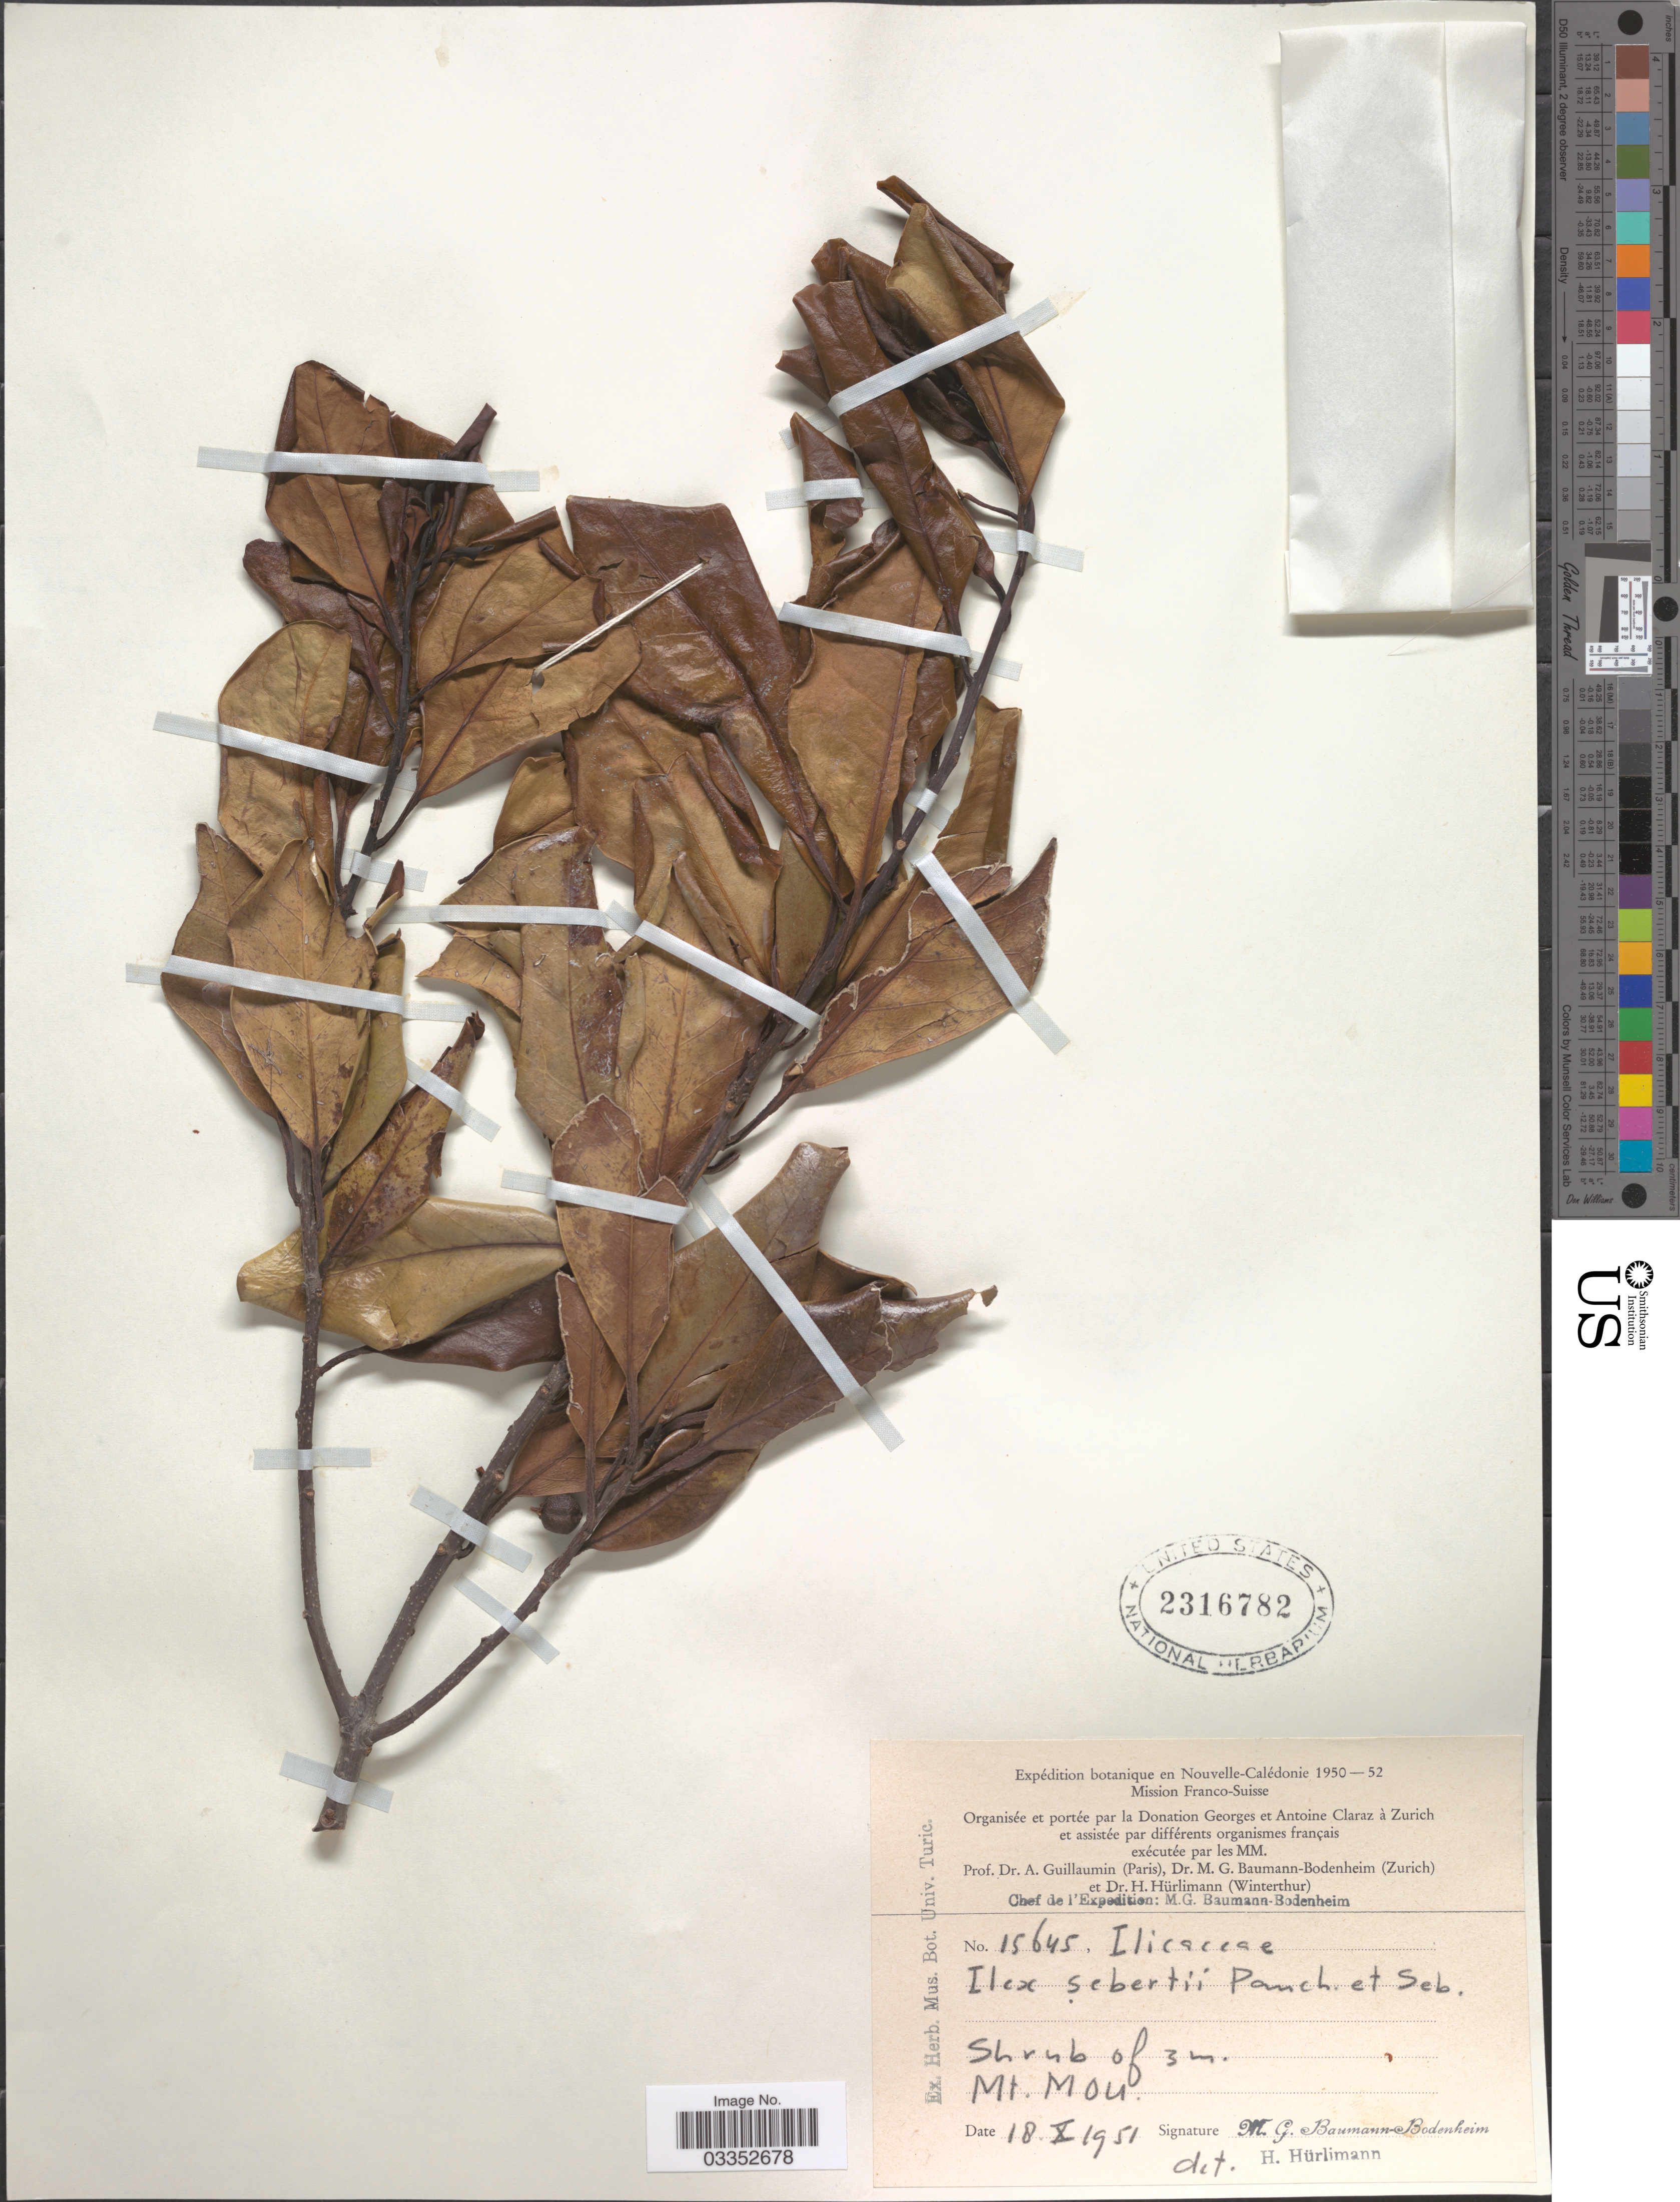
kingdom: Plantae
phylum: Tracheophyta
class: Magnoliopsida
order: Aquifoliales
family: Aquifoliaceae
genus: Ilex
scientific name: Ilex sebertii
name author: Pancher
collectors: M. G. Baumann-Bodenheim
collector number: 15645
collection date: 1951-10-18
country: New Caledonia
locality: Nouvelle-Calédonie. Mt. Mou.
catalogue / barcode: US 2316782